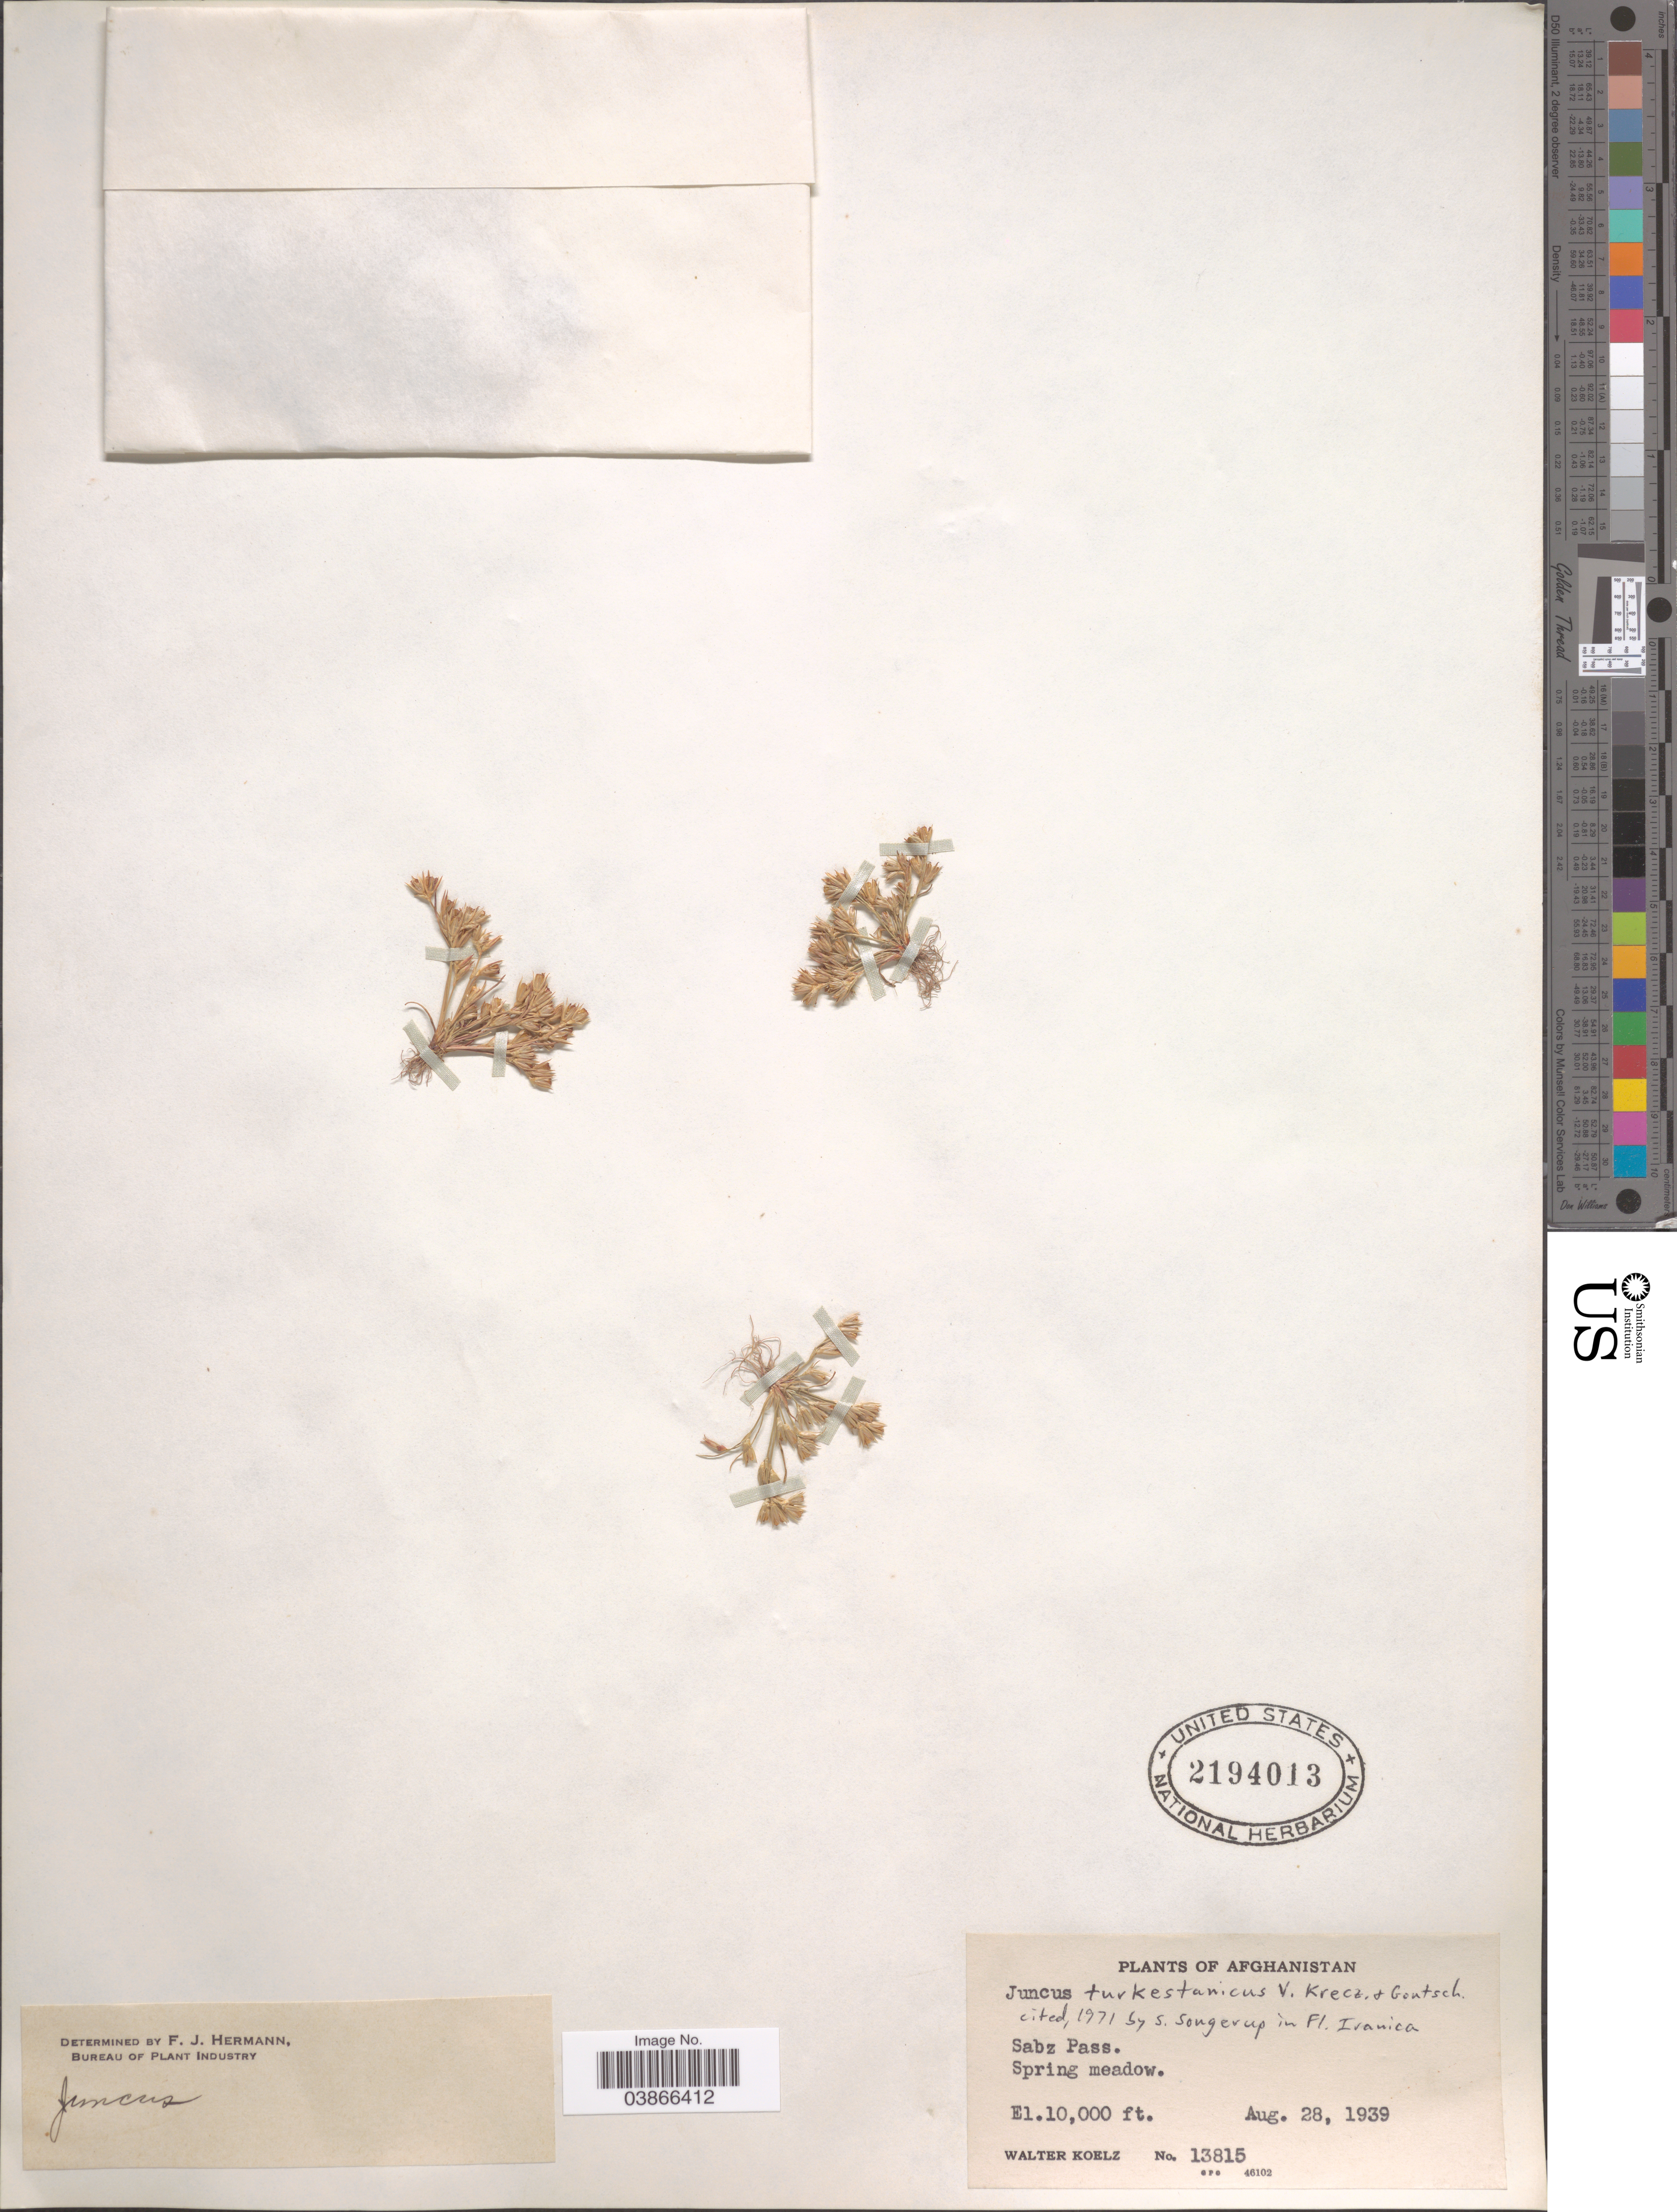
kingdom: Plantae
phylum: Tracheophyta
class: Liliopsida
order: Poales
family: Juncaceae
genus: Juncus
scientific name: Juncus turkestanicus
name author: V.I. Krecz. & Gontsch.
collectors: W. N. Koelz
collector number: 13815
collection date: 1939-08-28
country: Afghanistan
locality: Sabz Pass.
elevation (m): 3048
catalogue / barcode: US 2194013